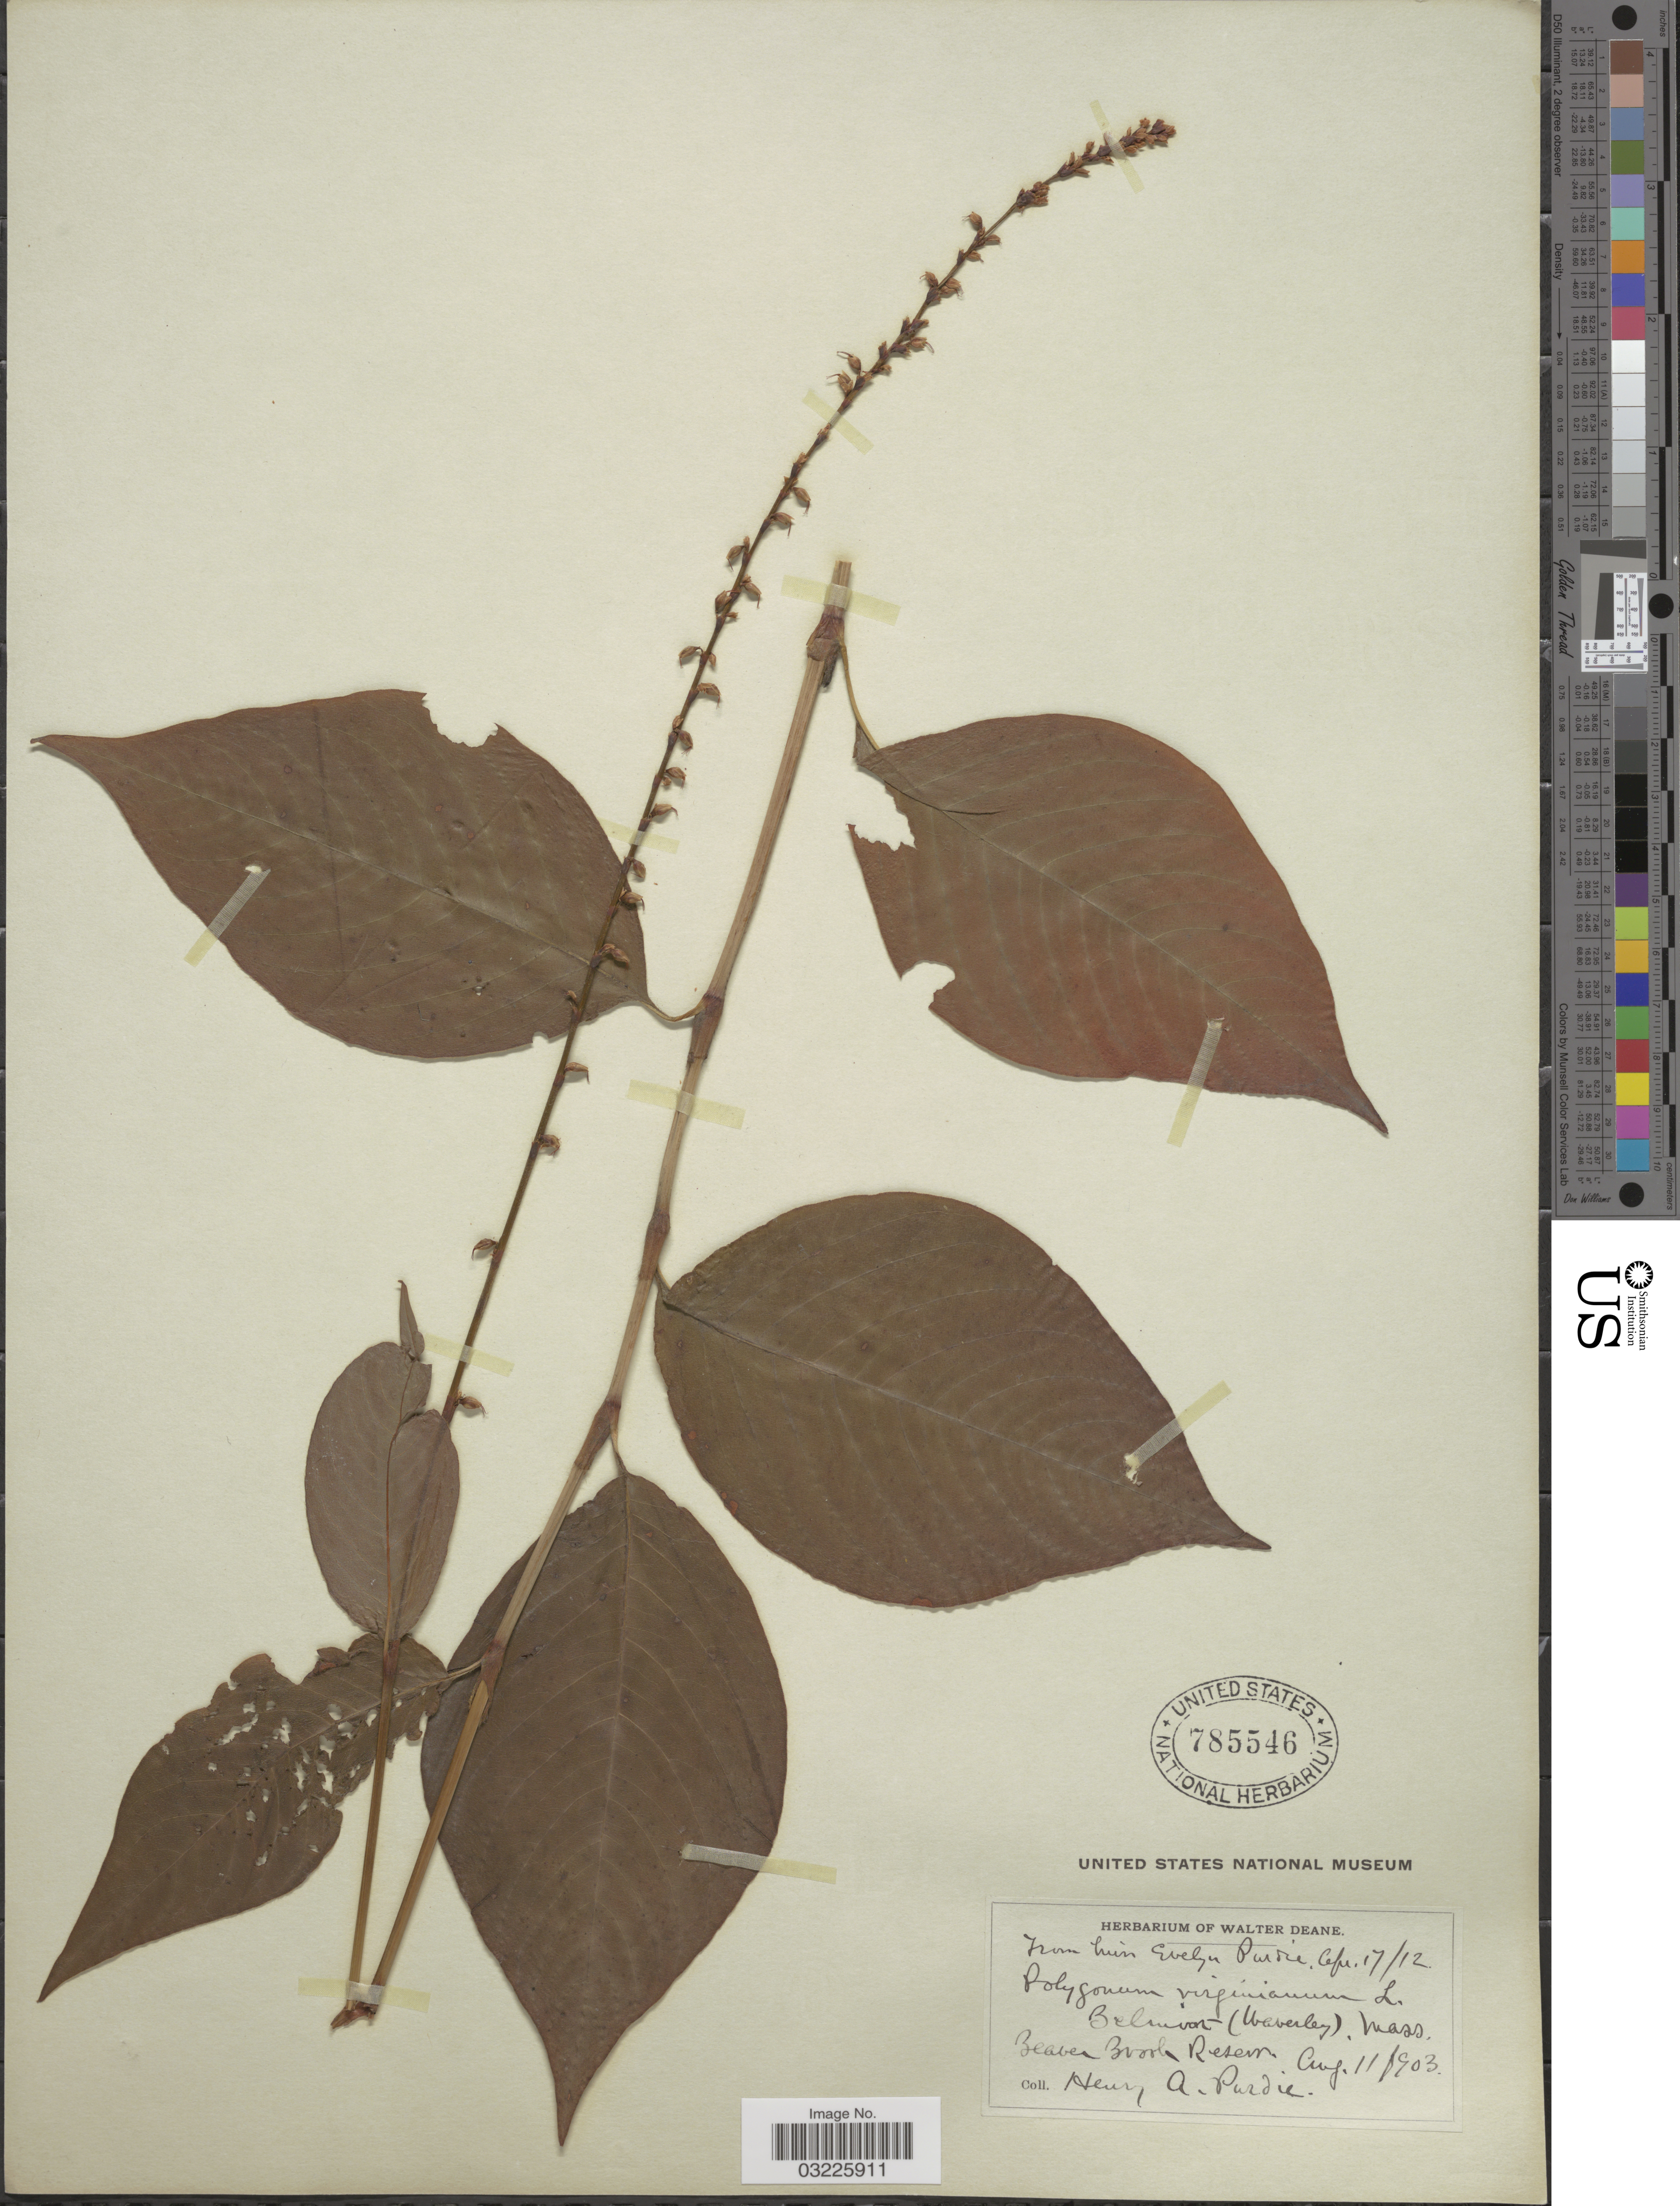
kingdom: Plantae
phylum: Tracheophyta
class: Magnoliopsida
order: Caryophyllales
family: Polygonaceae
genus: Persicaria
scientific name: Persicaria virginiana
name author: (L.) Gaertn.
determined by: Atha, D. E.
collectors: H. Purdie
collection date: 1903-08-11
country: United States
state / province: Massachusetts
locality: Belmont (Waverley). Beaver Brooks Resem.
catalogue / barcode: US 785546